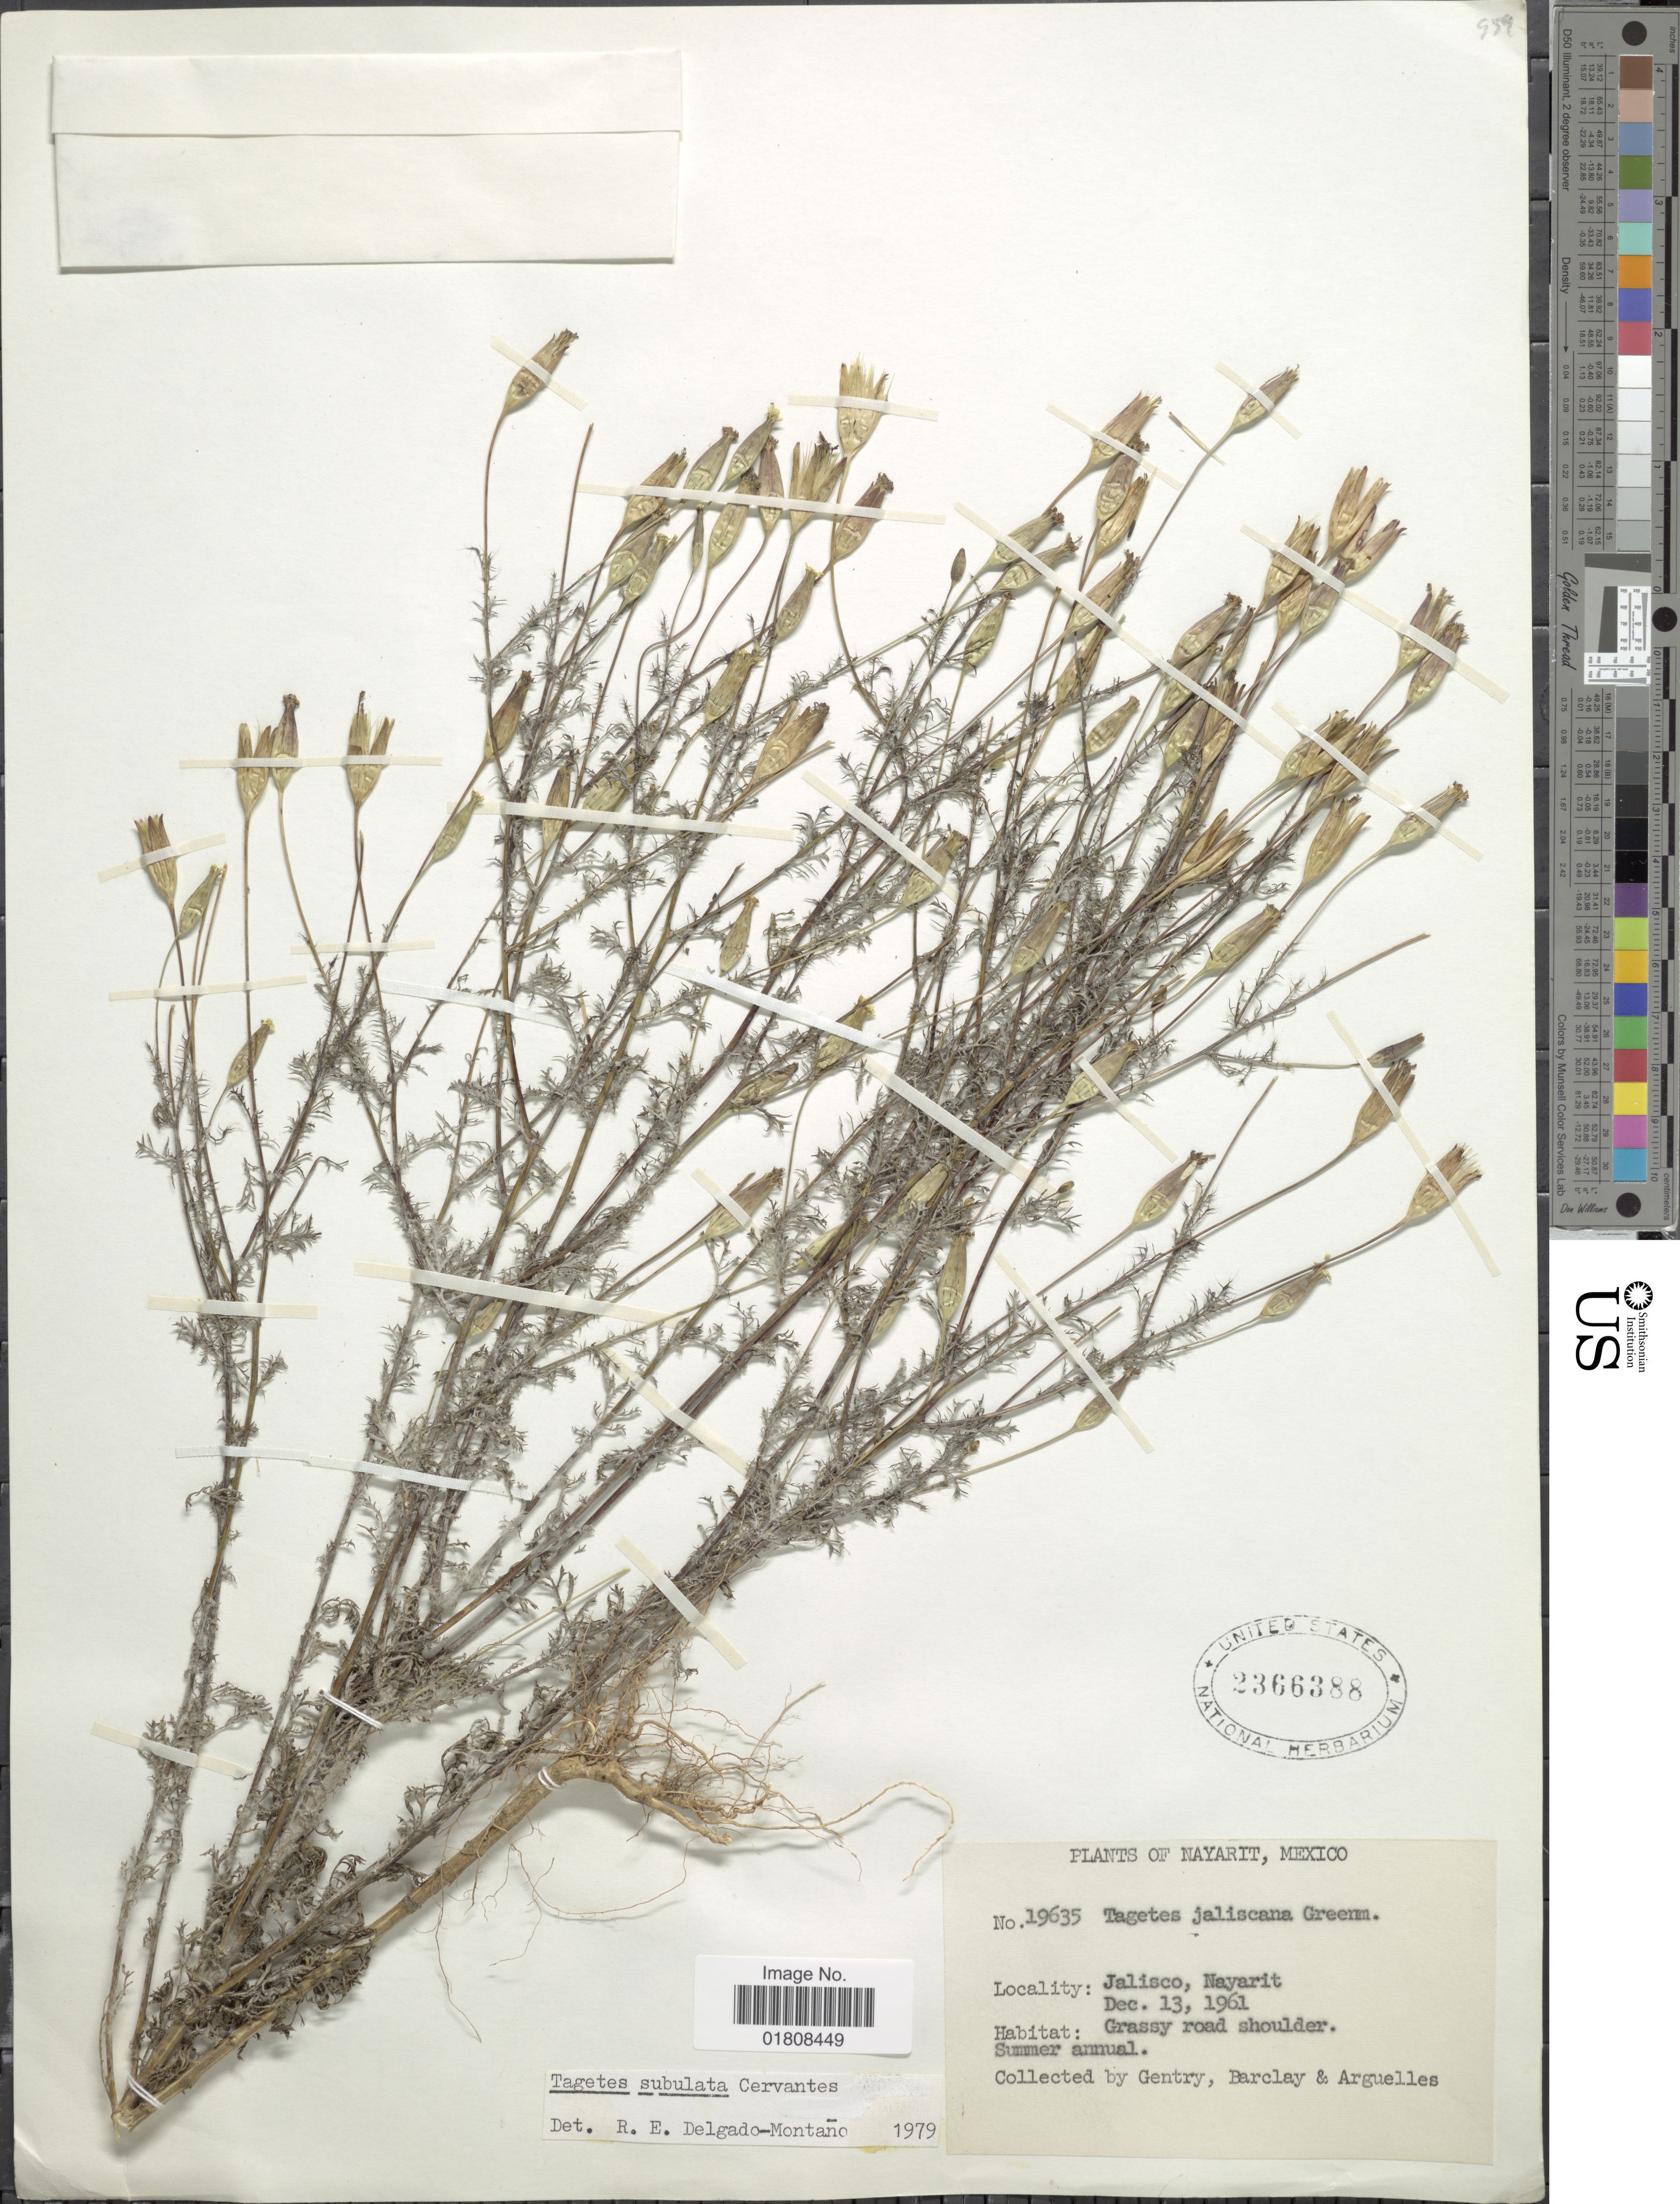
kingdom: Plantae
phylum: Tracheophyta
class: Magnoliopsida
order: Asterales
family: Asteraceae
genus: Tagetes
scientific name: Tagetes subulata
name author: Cerv.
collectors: Gentry, --, -- Barclay & Arguelles, --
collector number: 19635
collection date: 1961-12-13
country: Mexico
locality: Jalisco, Nayarit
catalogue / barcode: US 2366388